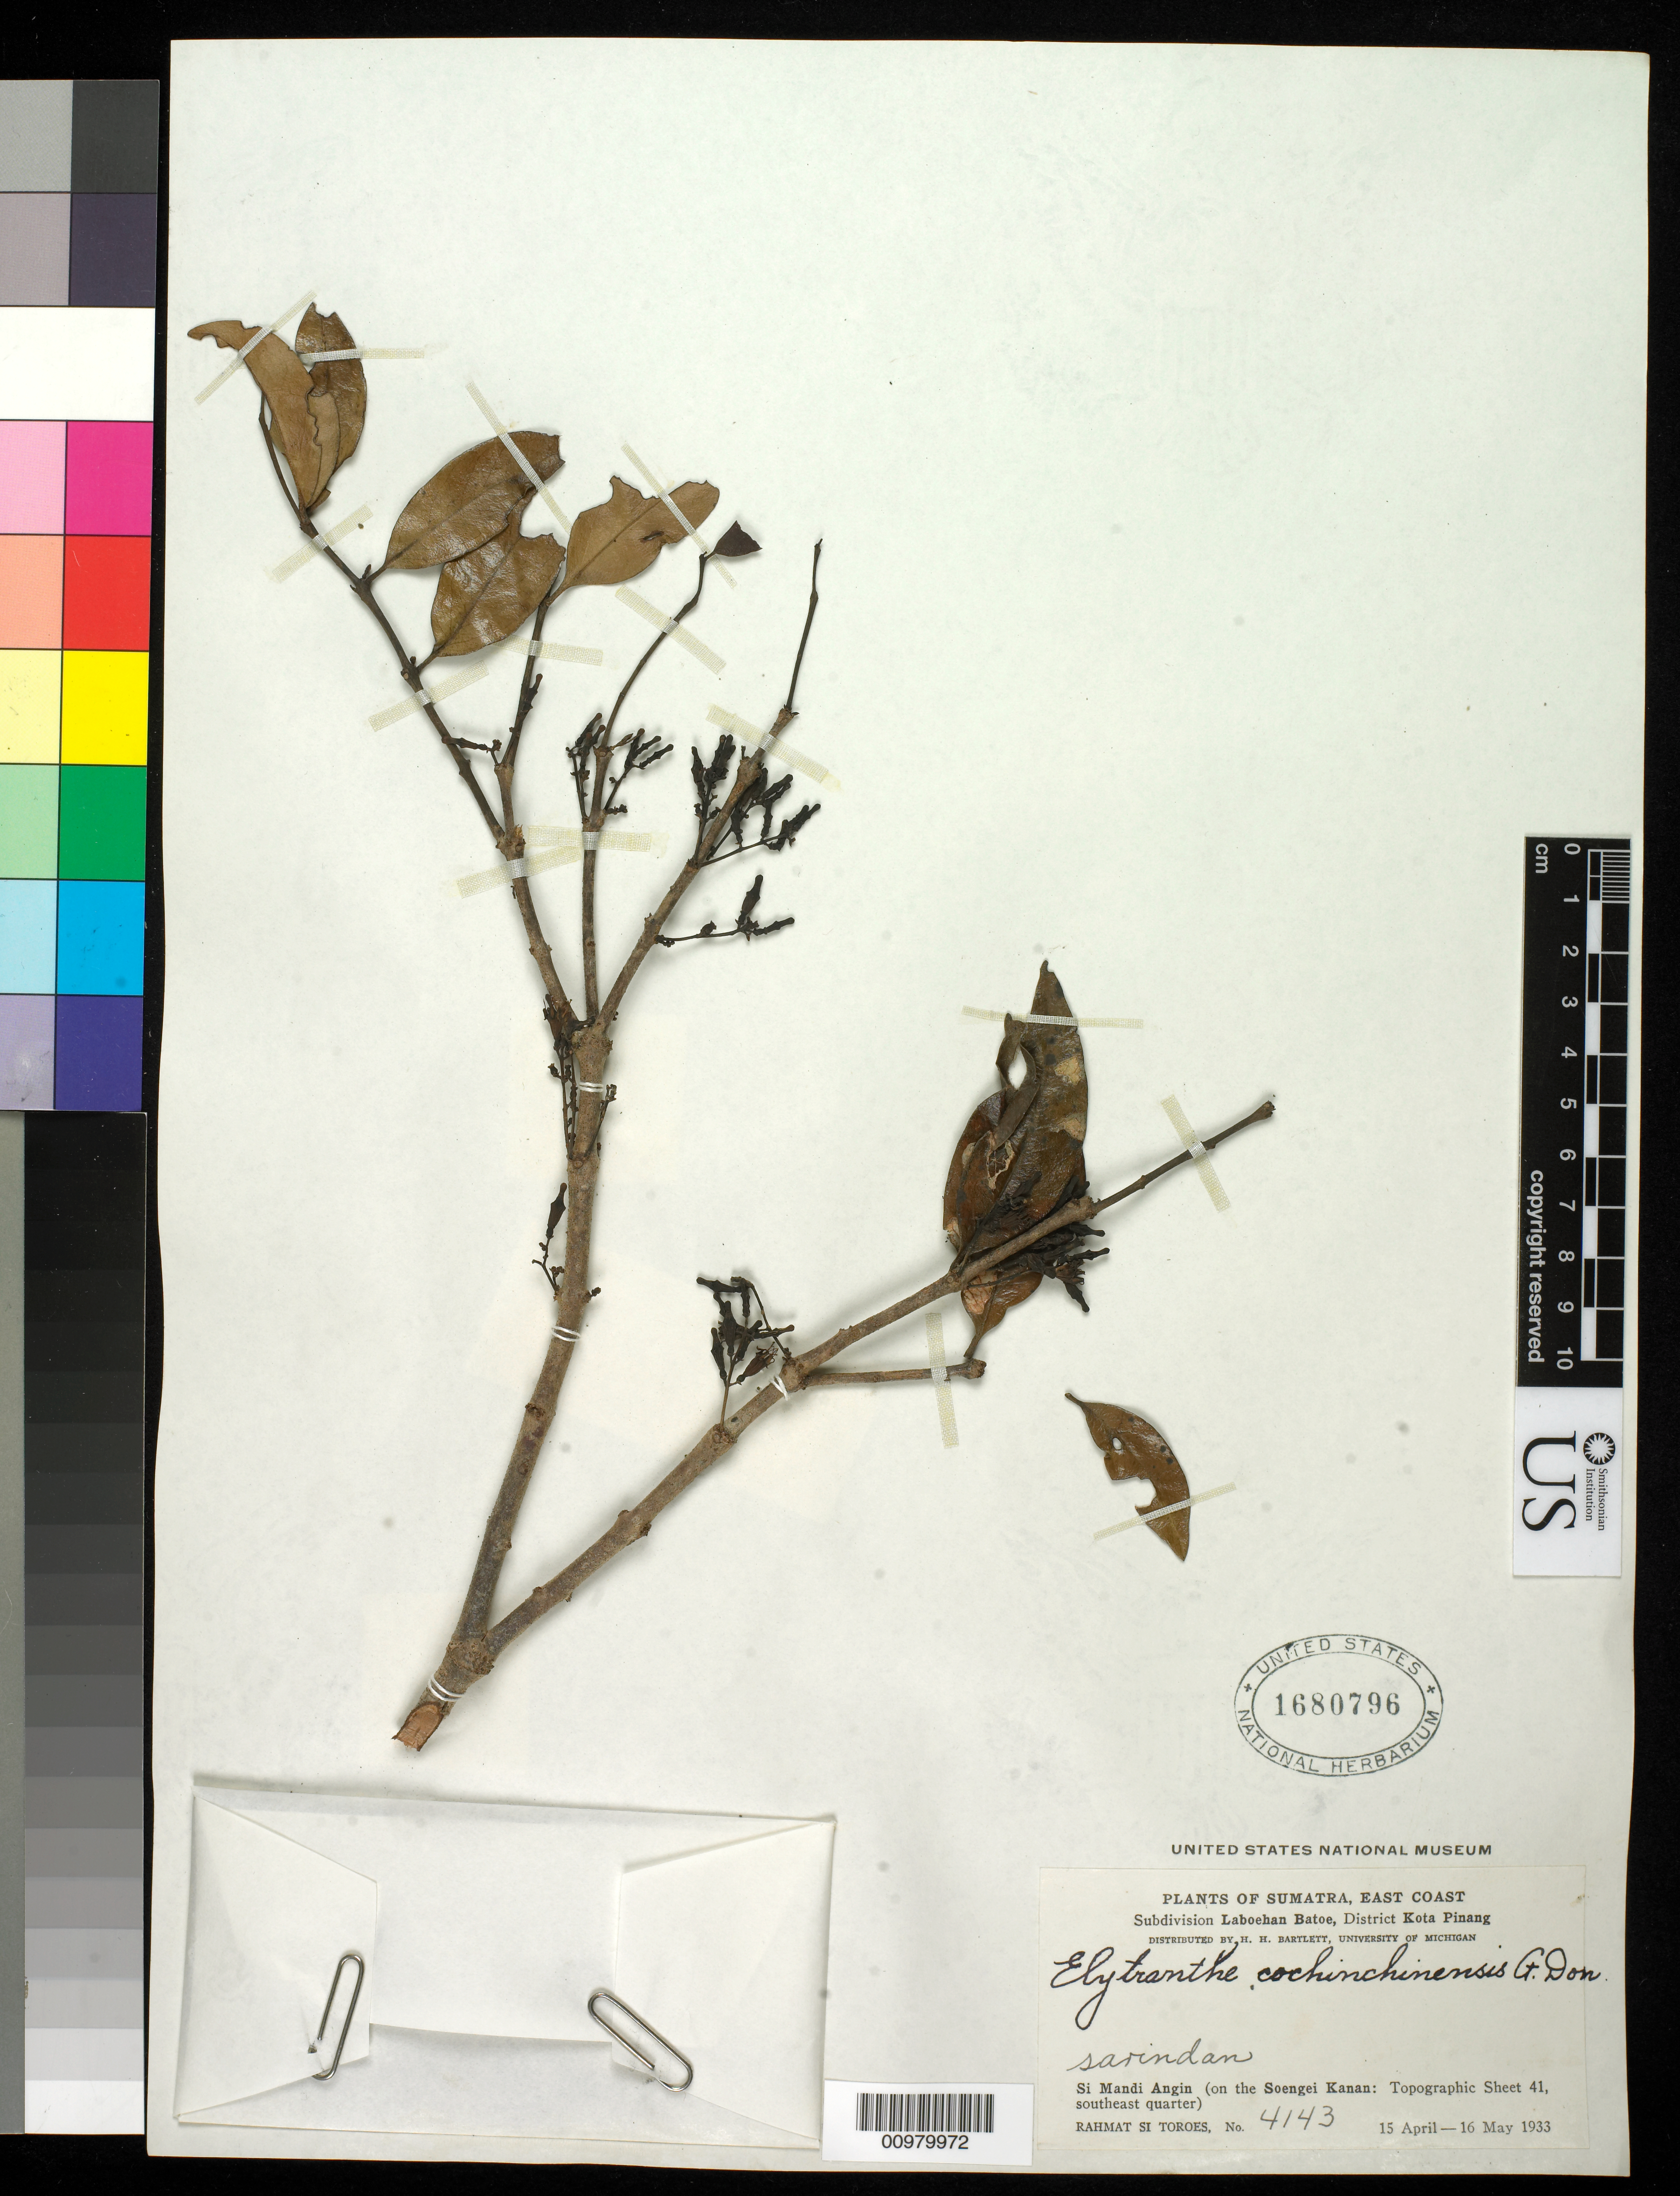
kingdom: Plantae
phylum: Tracheophyta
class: Magnoliopsida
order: Santalales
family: Loranthaceae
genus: Elytranthe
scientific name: Elytranthe cochinchinensis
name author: (Lour.) G. Don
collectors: Rahmat Si Boeea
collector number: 4143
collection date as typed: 15 Apr 1933 to 16 May 1933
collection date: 1933-04-15/1933-05-16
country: Indonesia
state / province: Sumatra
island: Sumatra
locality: Si Mandi Angin on the Soengei Kanaan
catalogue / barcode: US 1680796